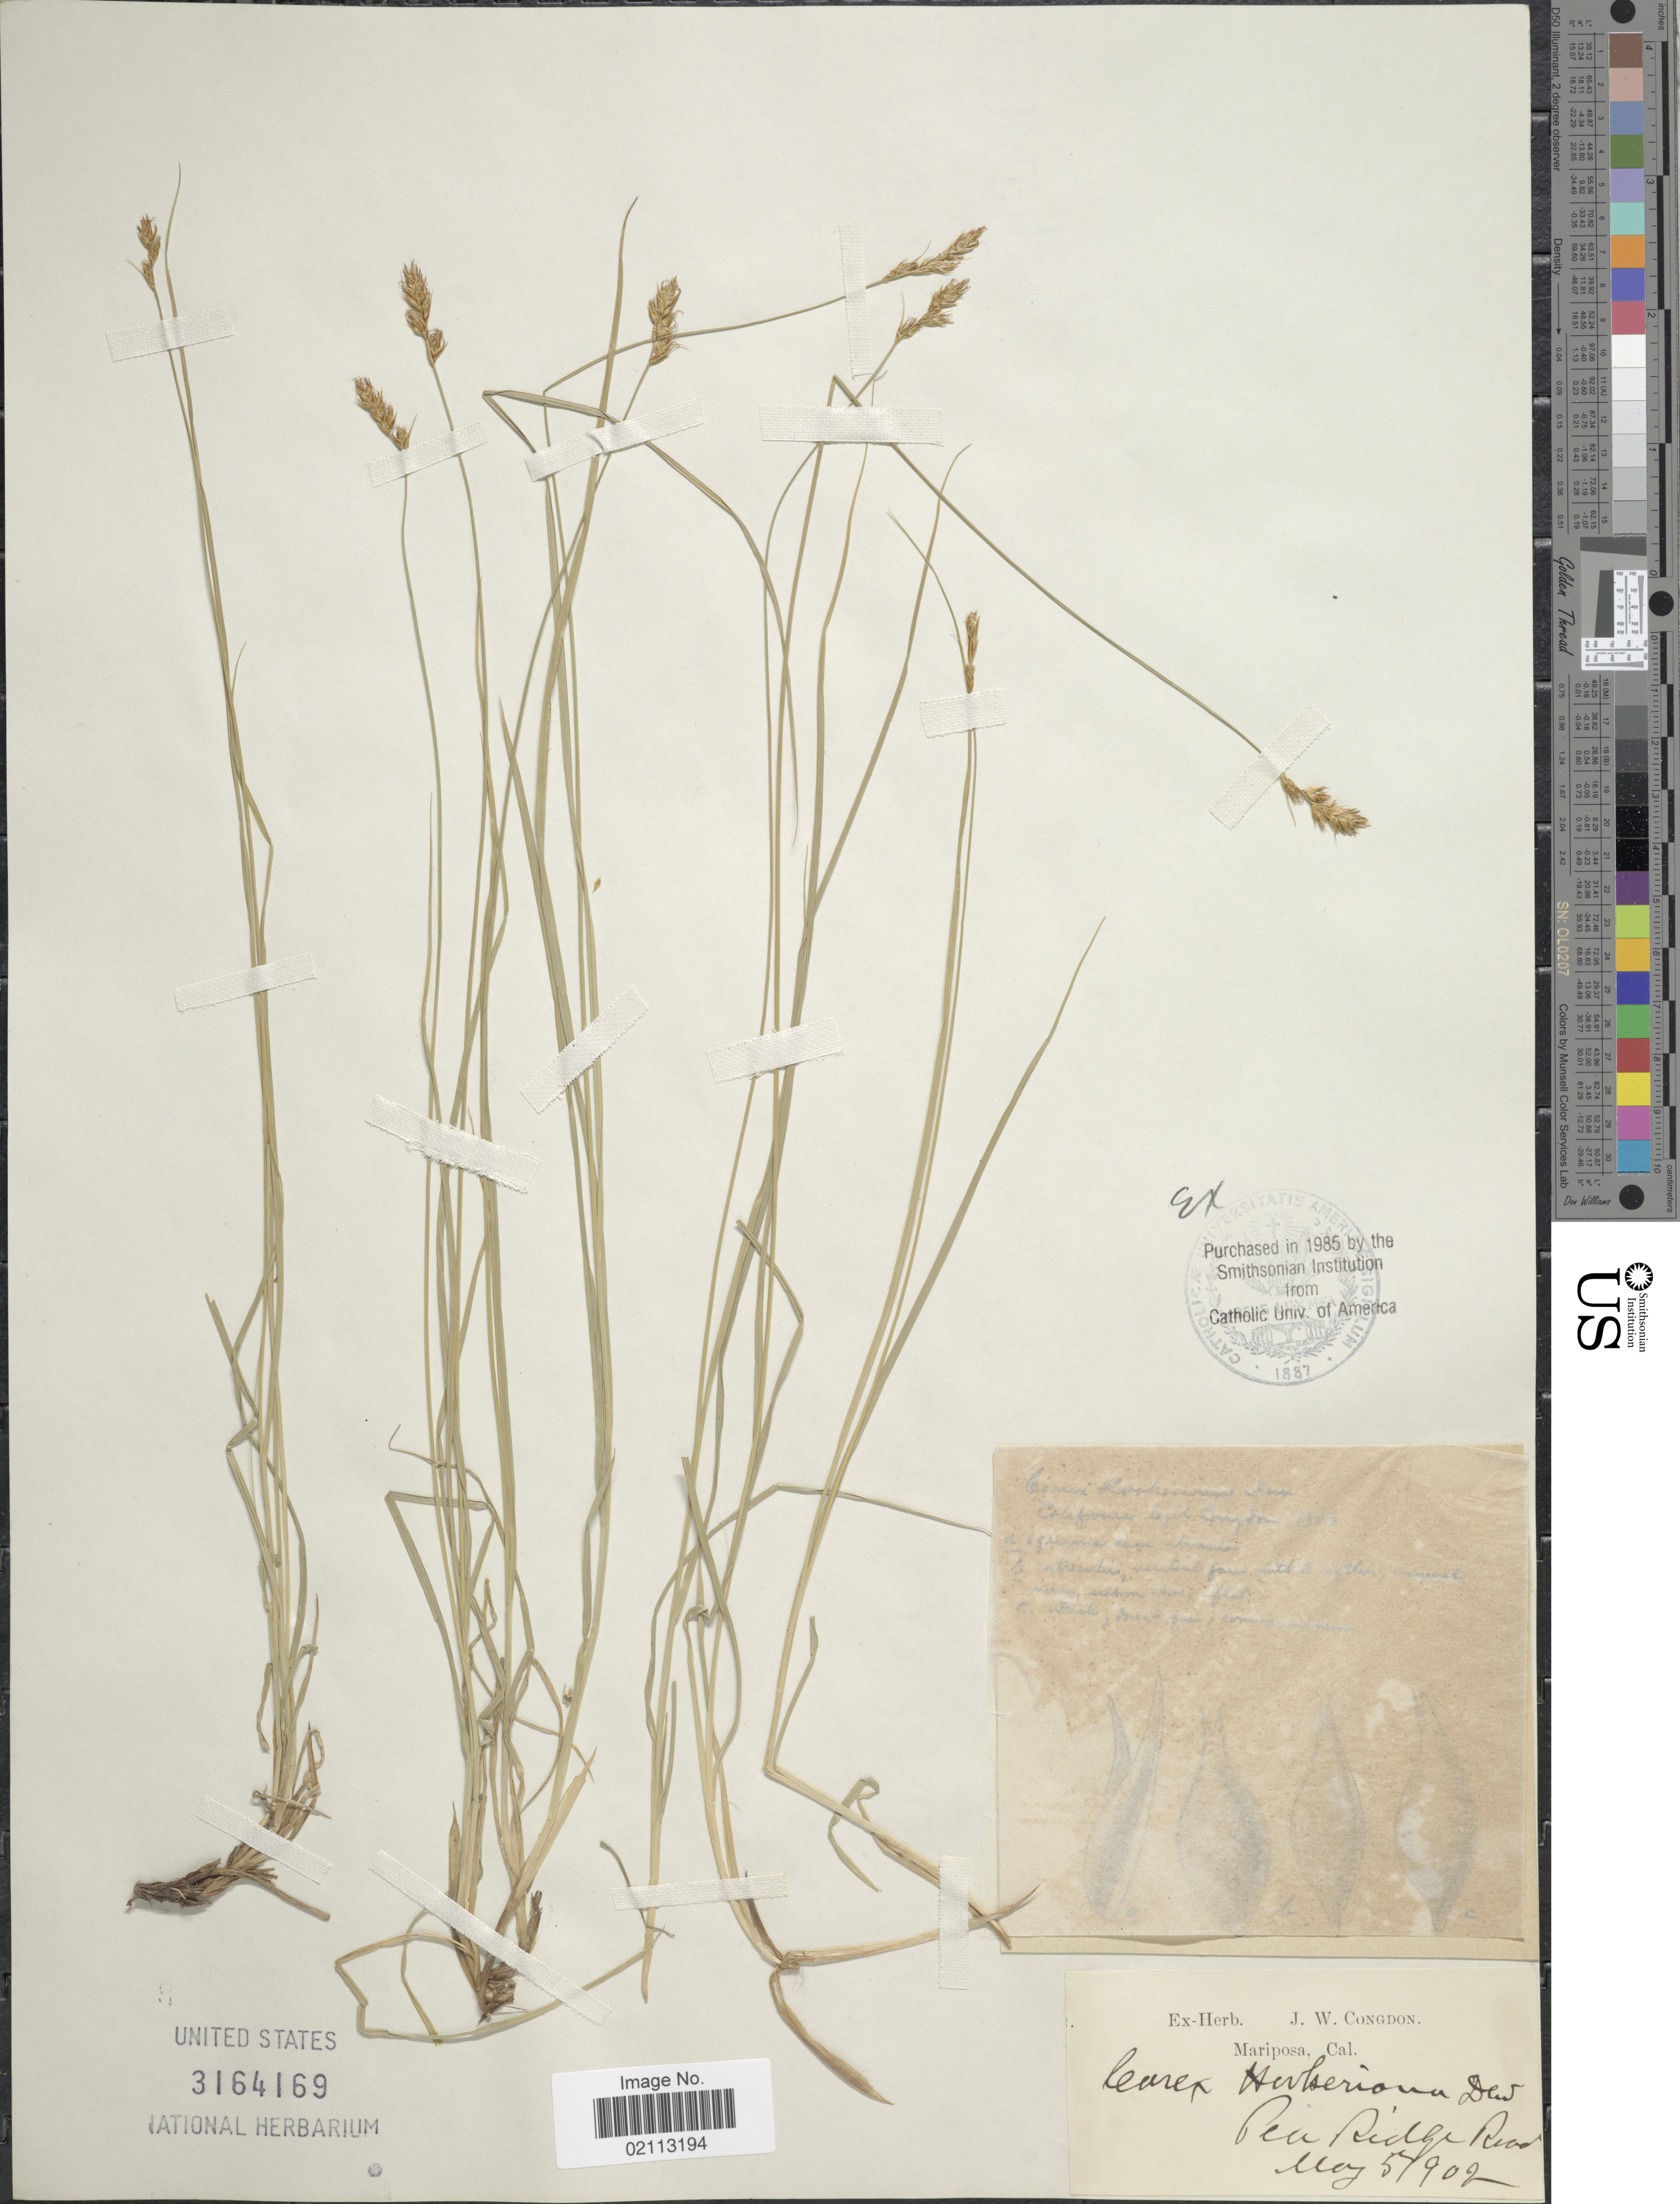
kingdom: Plantae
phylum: Tracheophyta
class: Liliopsida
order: Poales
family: Cyperaceae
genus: Carex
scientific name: Carex hookeriana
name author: Dewey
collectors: ex herb. J. W. Congdon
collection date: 1902-05-05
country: United States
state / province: California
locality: Pea Ridge River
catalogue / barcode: US 3164169